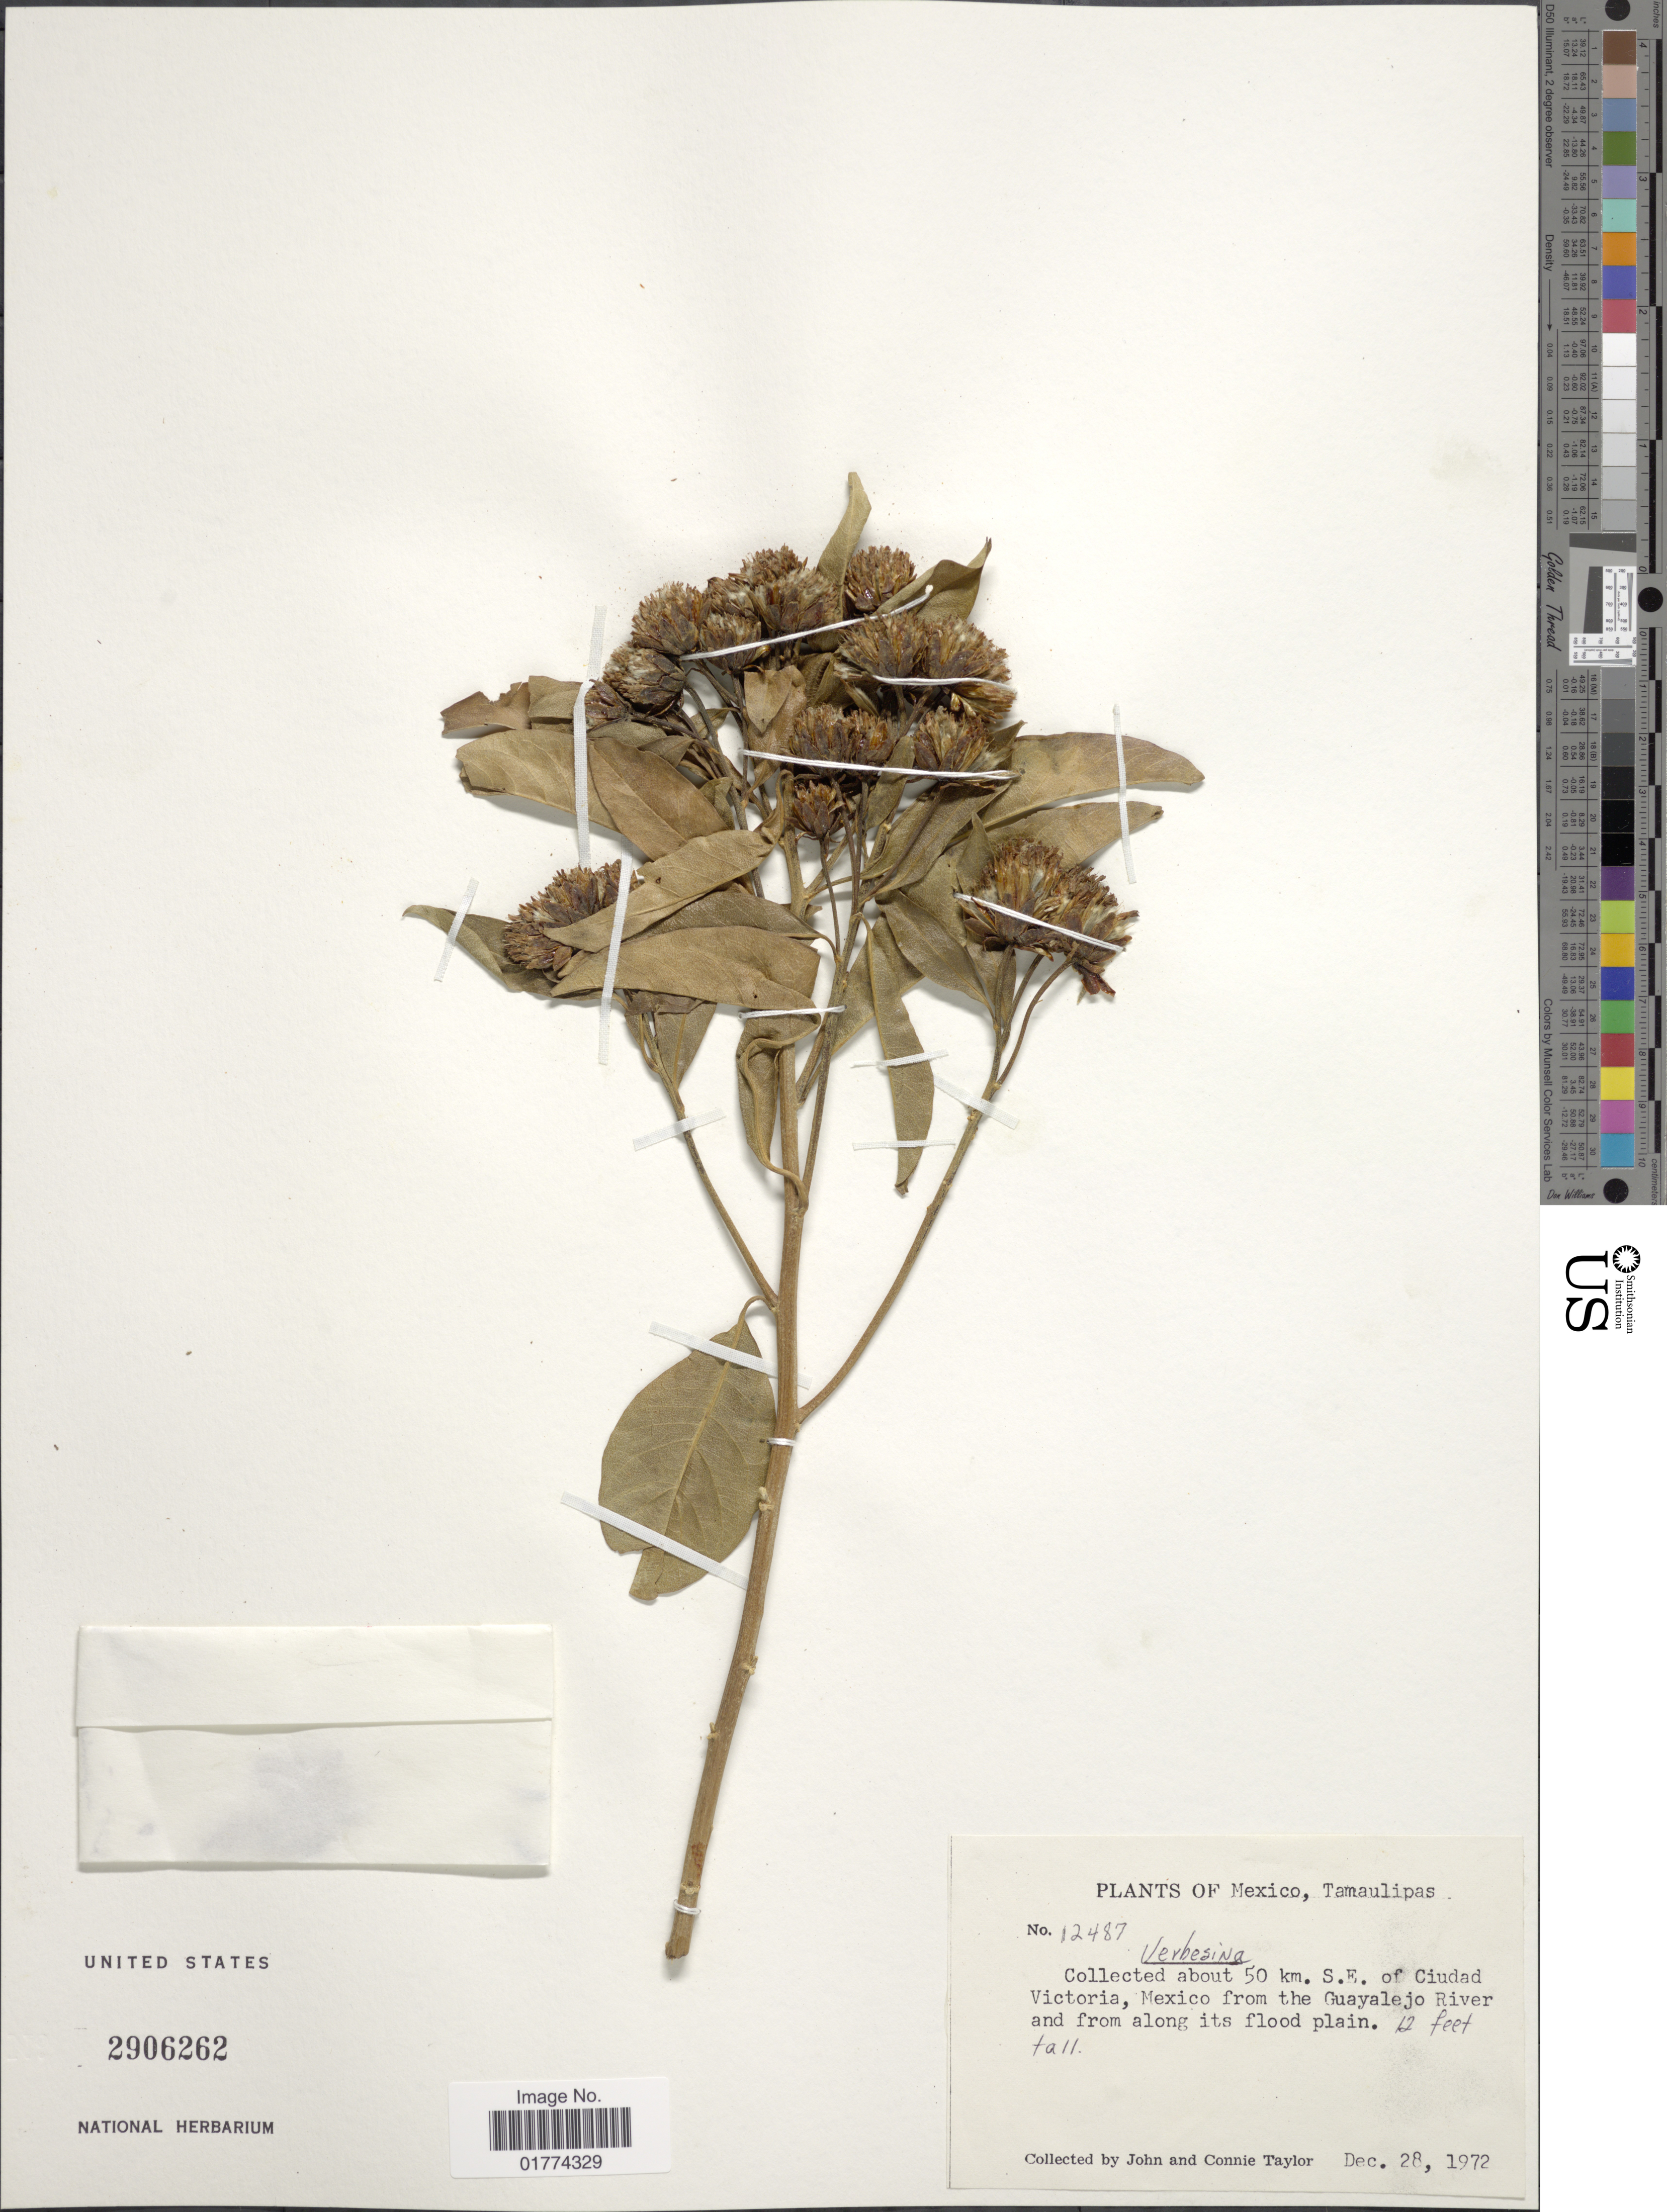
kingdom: Plantae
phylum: Tracheophyta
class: Magnoliopsida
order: Asterales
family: Asteraceae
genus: Flourensia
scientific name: Flourensia laurifolia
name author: DC.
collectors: J. Taylor & C. Taylor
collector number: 12487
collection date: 1972-12-28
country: Mexico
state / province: Tamaulipas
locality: About 50 km. S.E. of Cuidad Victoria. Mexico from the Guayalejo River and from along its flood plain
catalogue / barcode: US 2906262